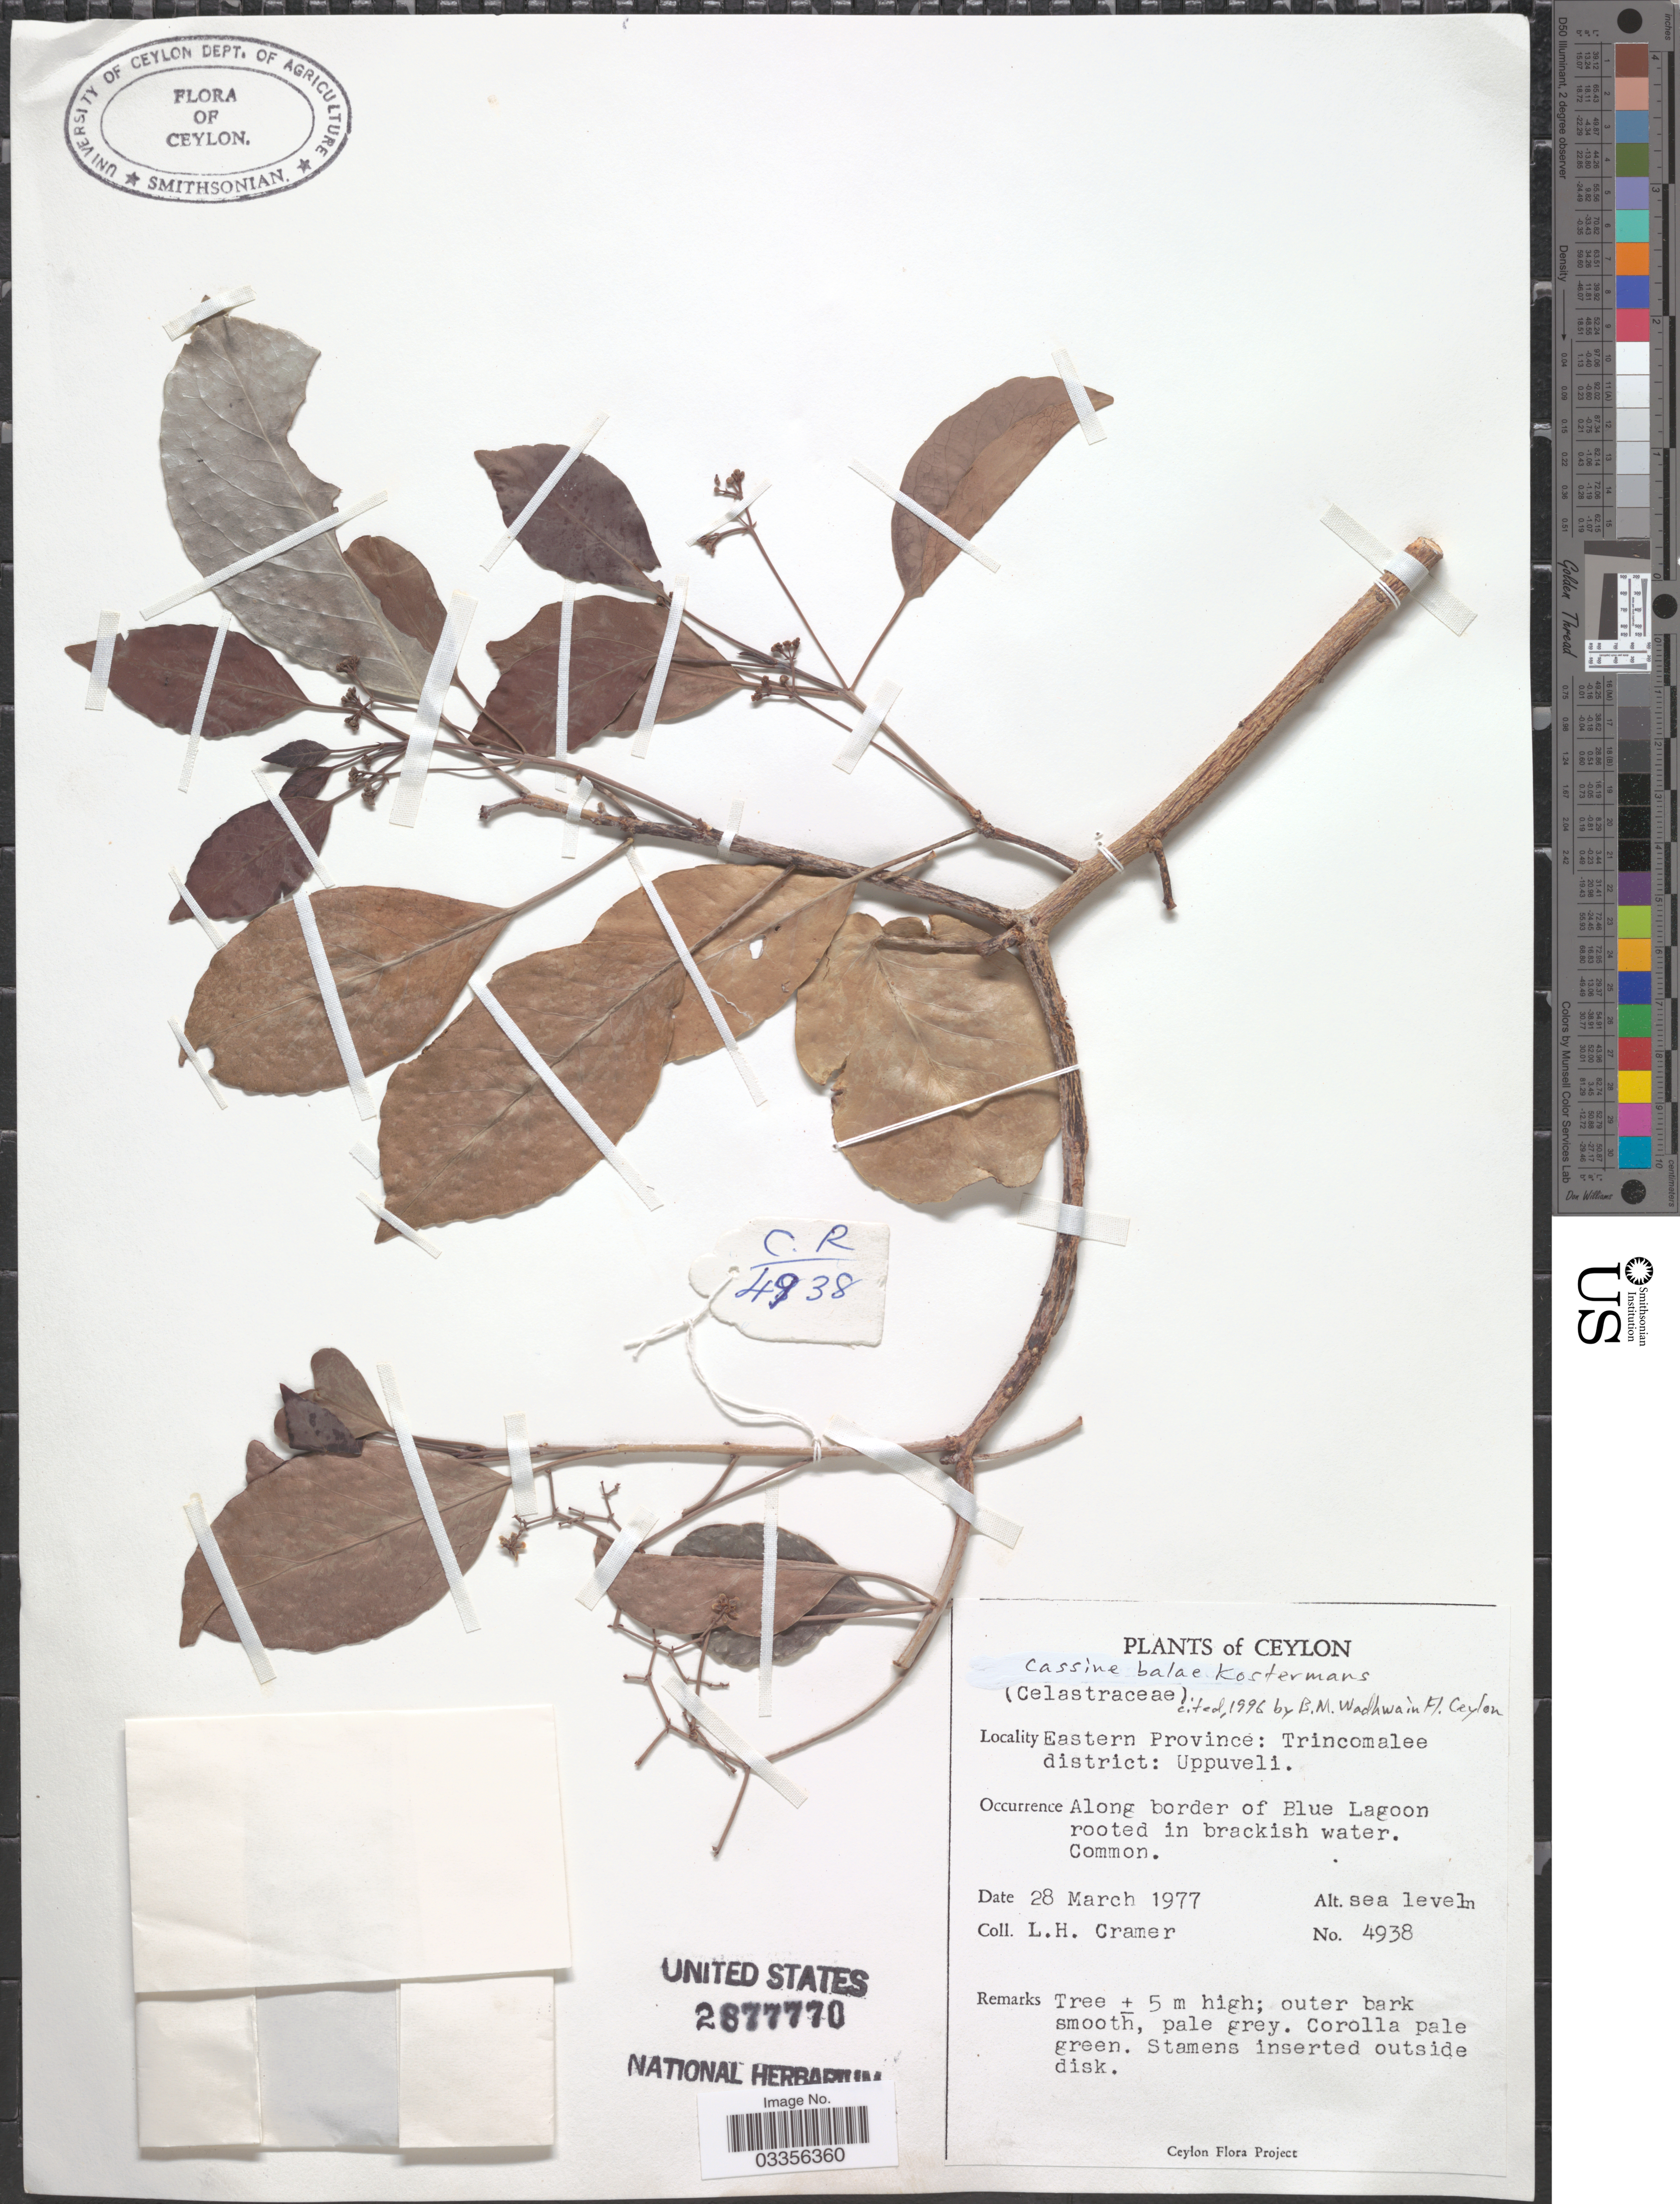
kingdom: Plantae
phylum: Tracheophyta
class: Magnoliopsida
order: Celastrales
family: Celastraceae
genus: Cassine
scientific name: Cassine balae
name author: Kosterm.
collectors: L. H. Cramer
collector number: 4938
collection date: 1977-03-28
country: Sri Lanka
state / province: Eastern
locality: Ceylon. Trincomalee district: Uppuveli. Along border of Blue Lagoon rooted in brackish water.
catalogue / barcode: US 2877770